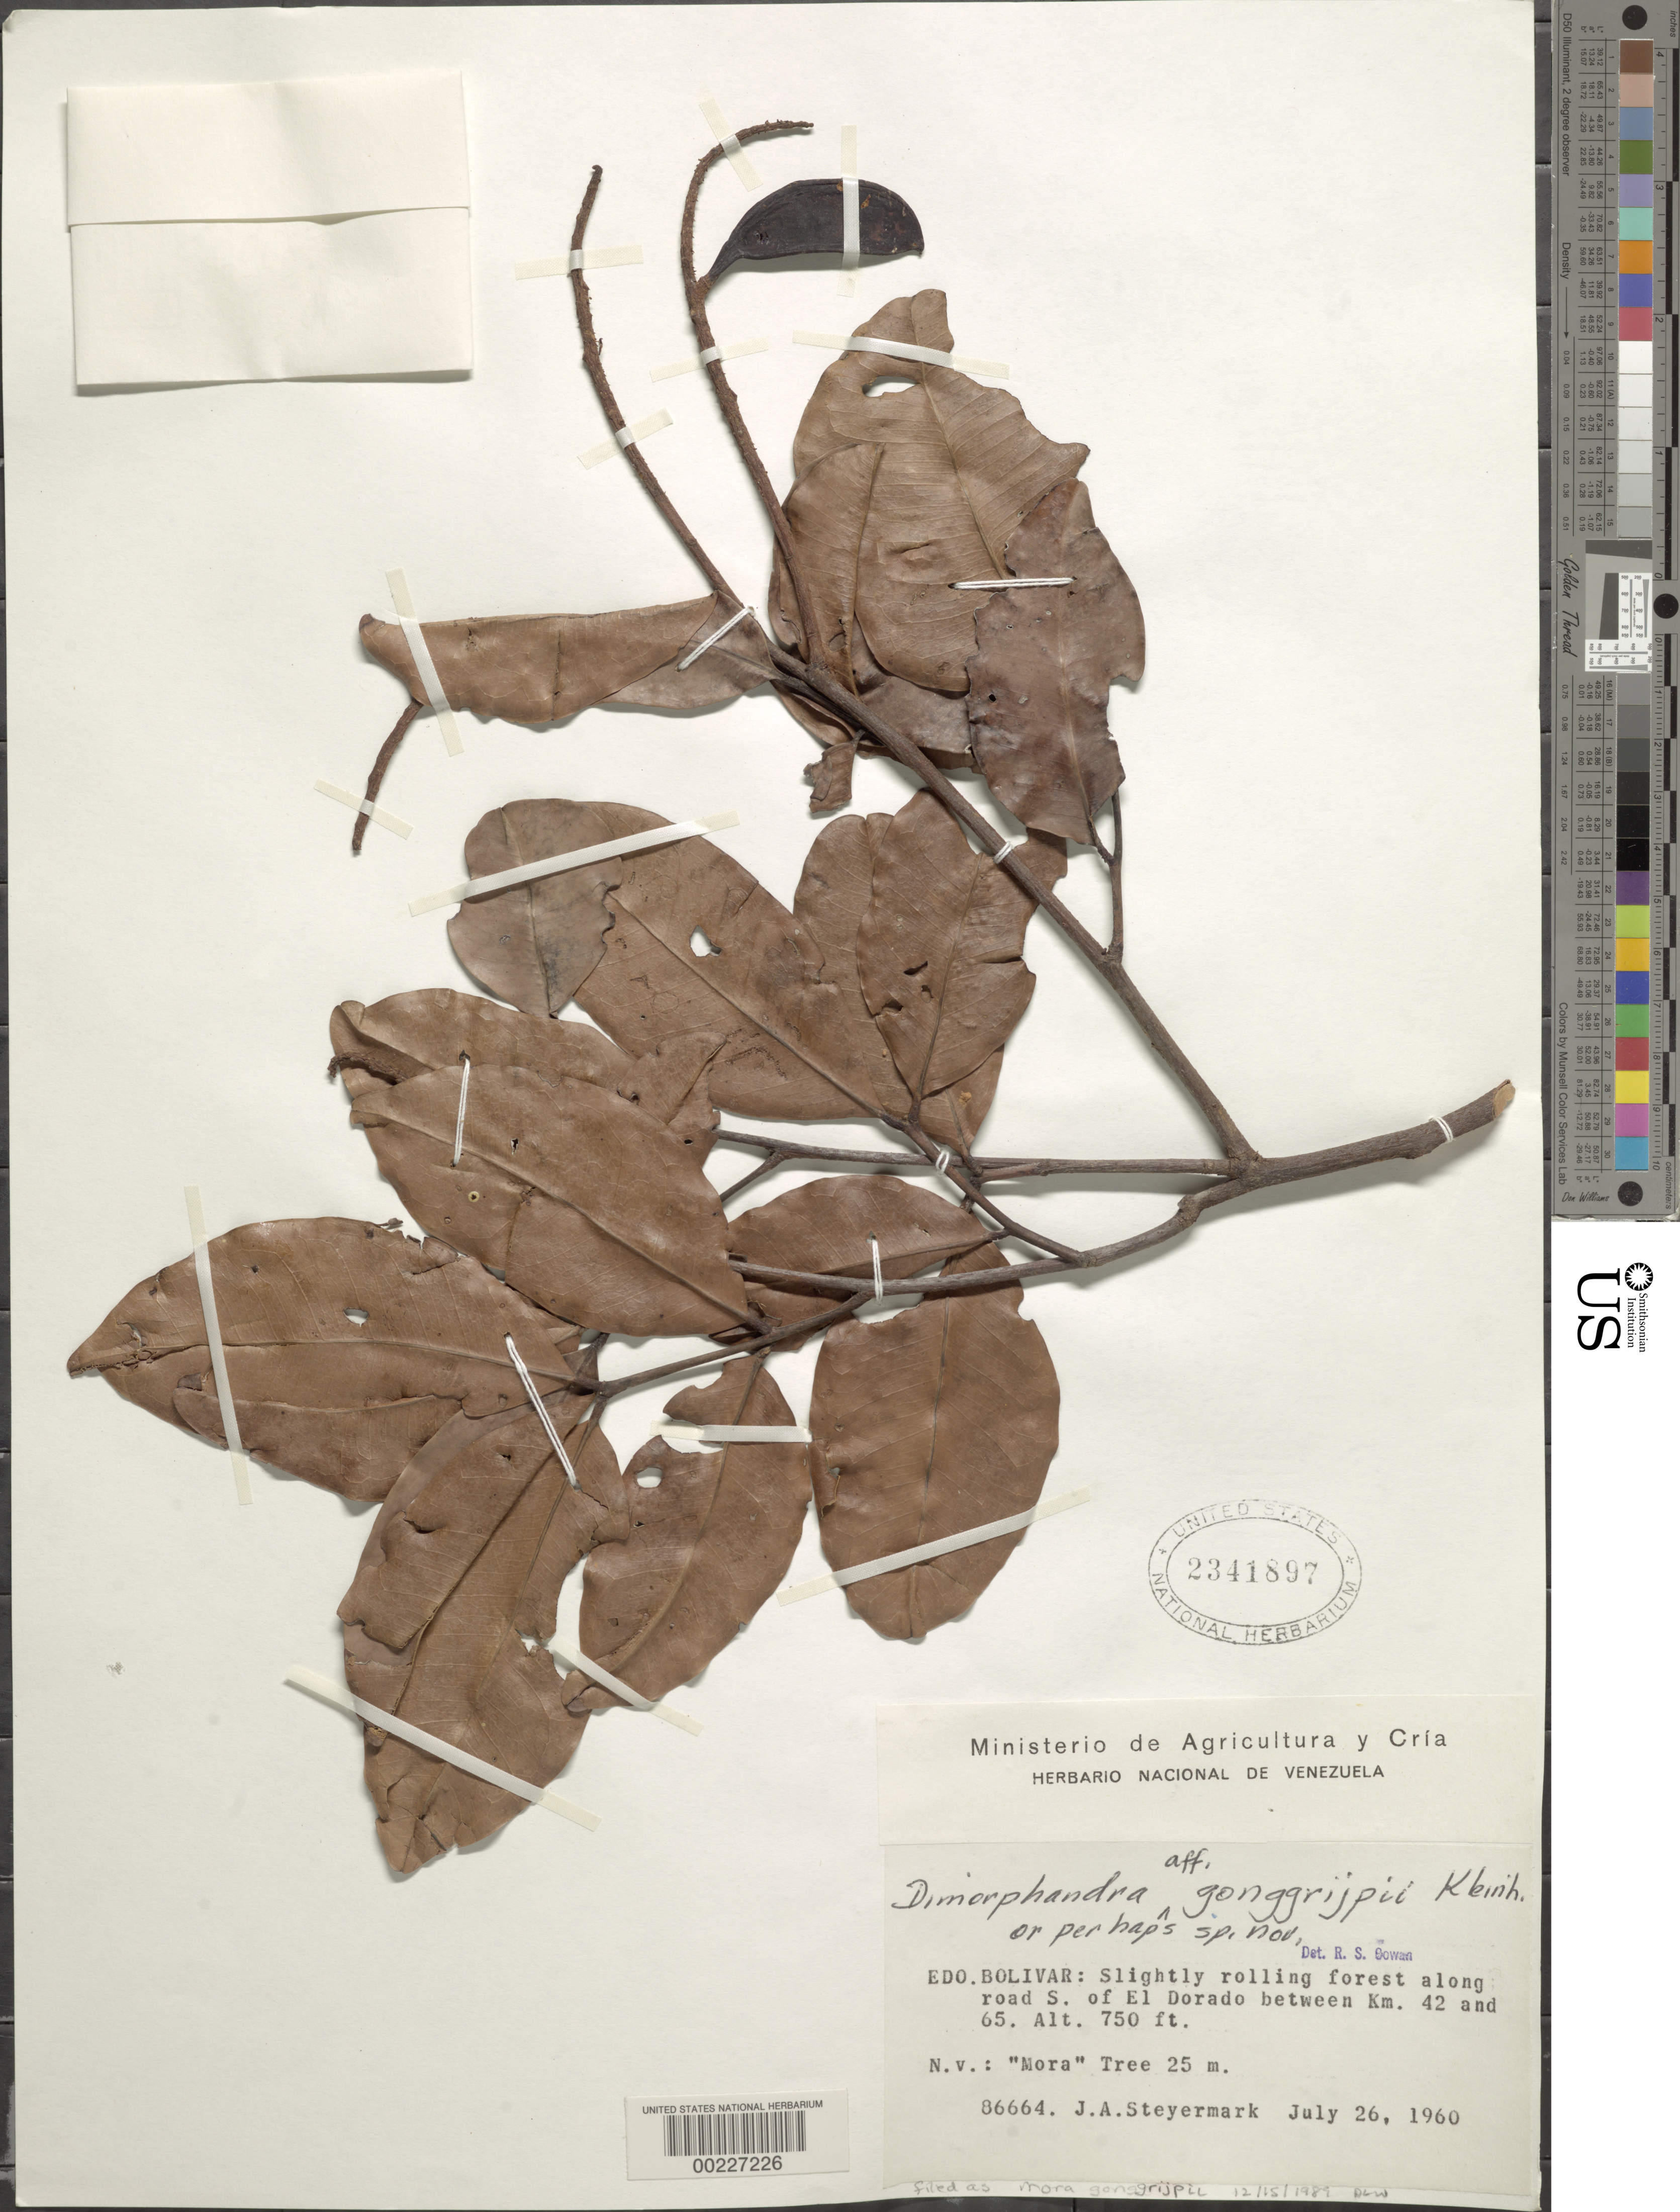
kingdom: Plantae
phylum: Tracheophyta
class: Magnoliopsida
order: Fabales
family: Fabaceae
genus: Mora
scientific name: Mora gonggrijpii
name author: (Kleinhoonte) Sandwith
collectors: J. Steyermark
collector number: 86664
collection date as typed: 26 Jul 1960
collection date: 1960-07-26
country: Venezuela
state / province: Bolivar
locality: Along road s of el dorado between km 42 and 65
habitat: Slightly rolling forest along road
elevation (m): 229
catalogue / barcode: US 2341897